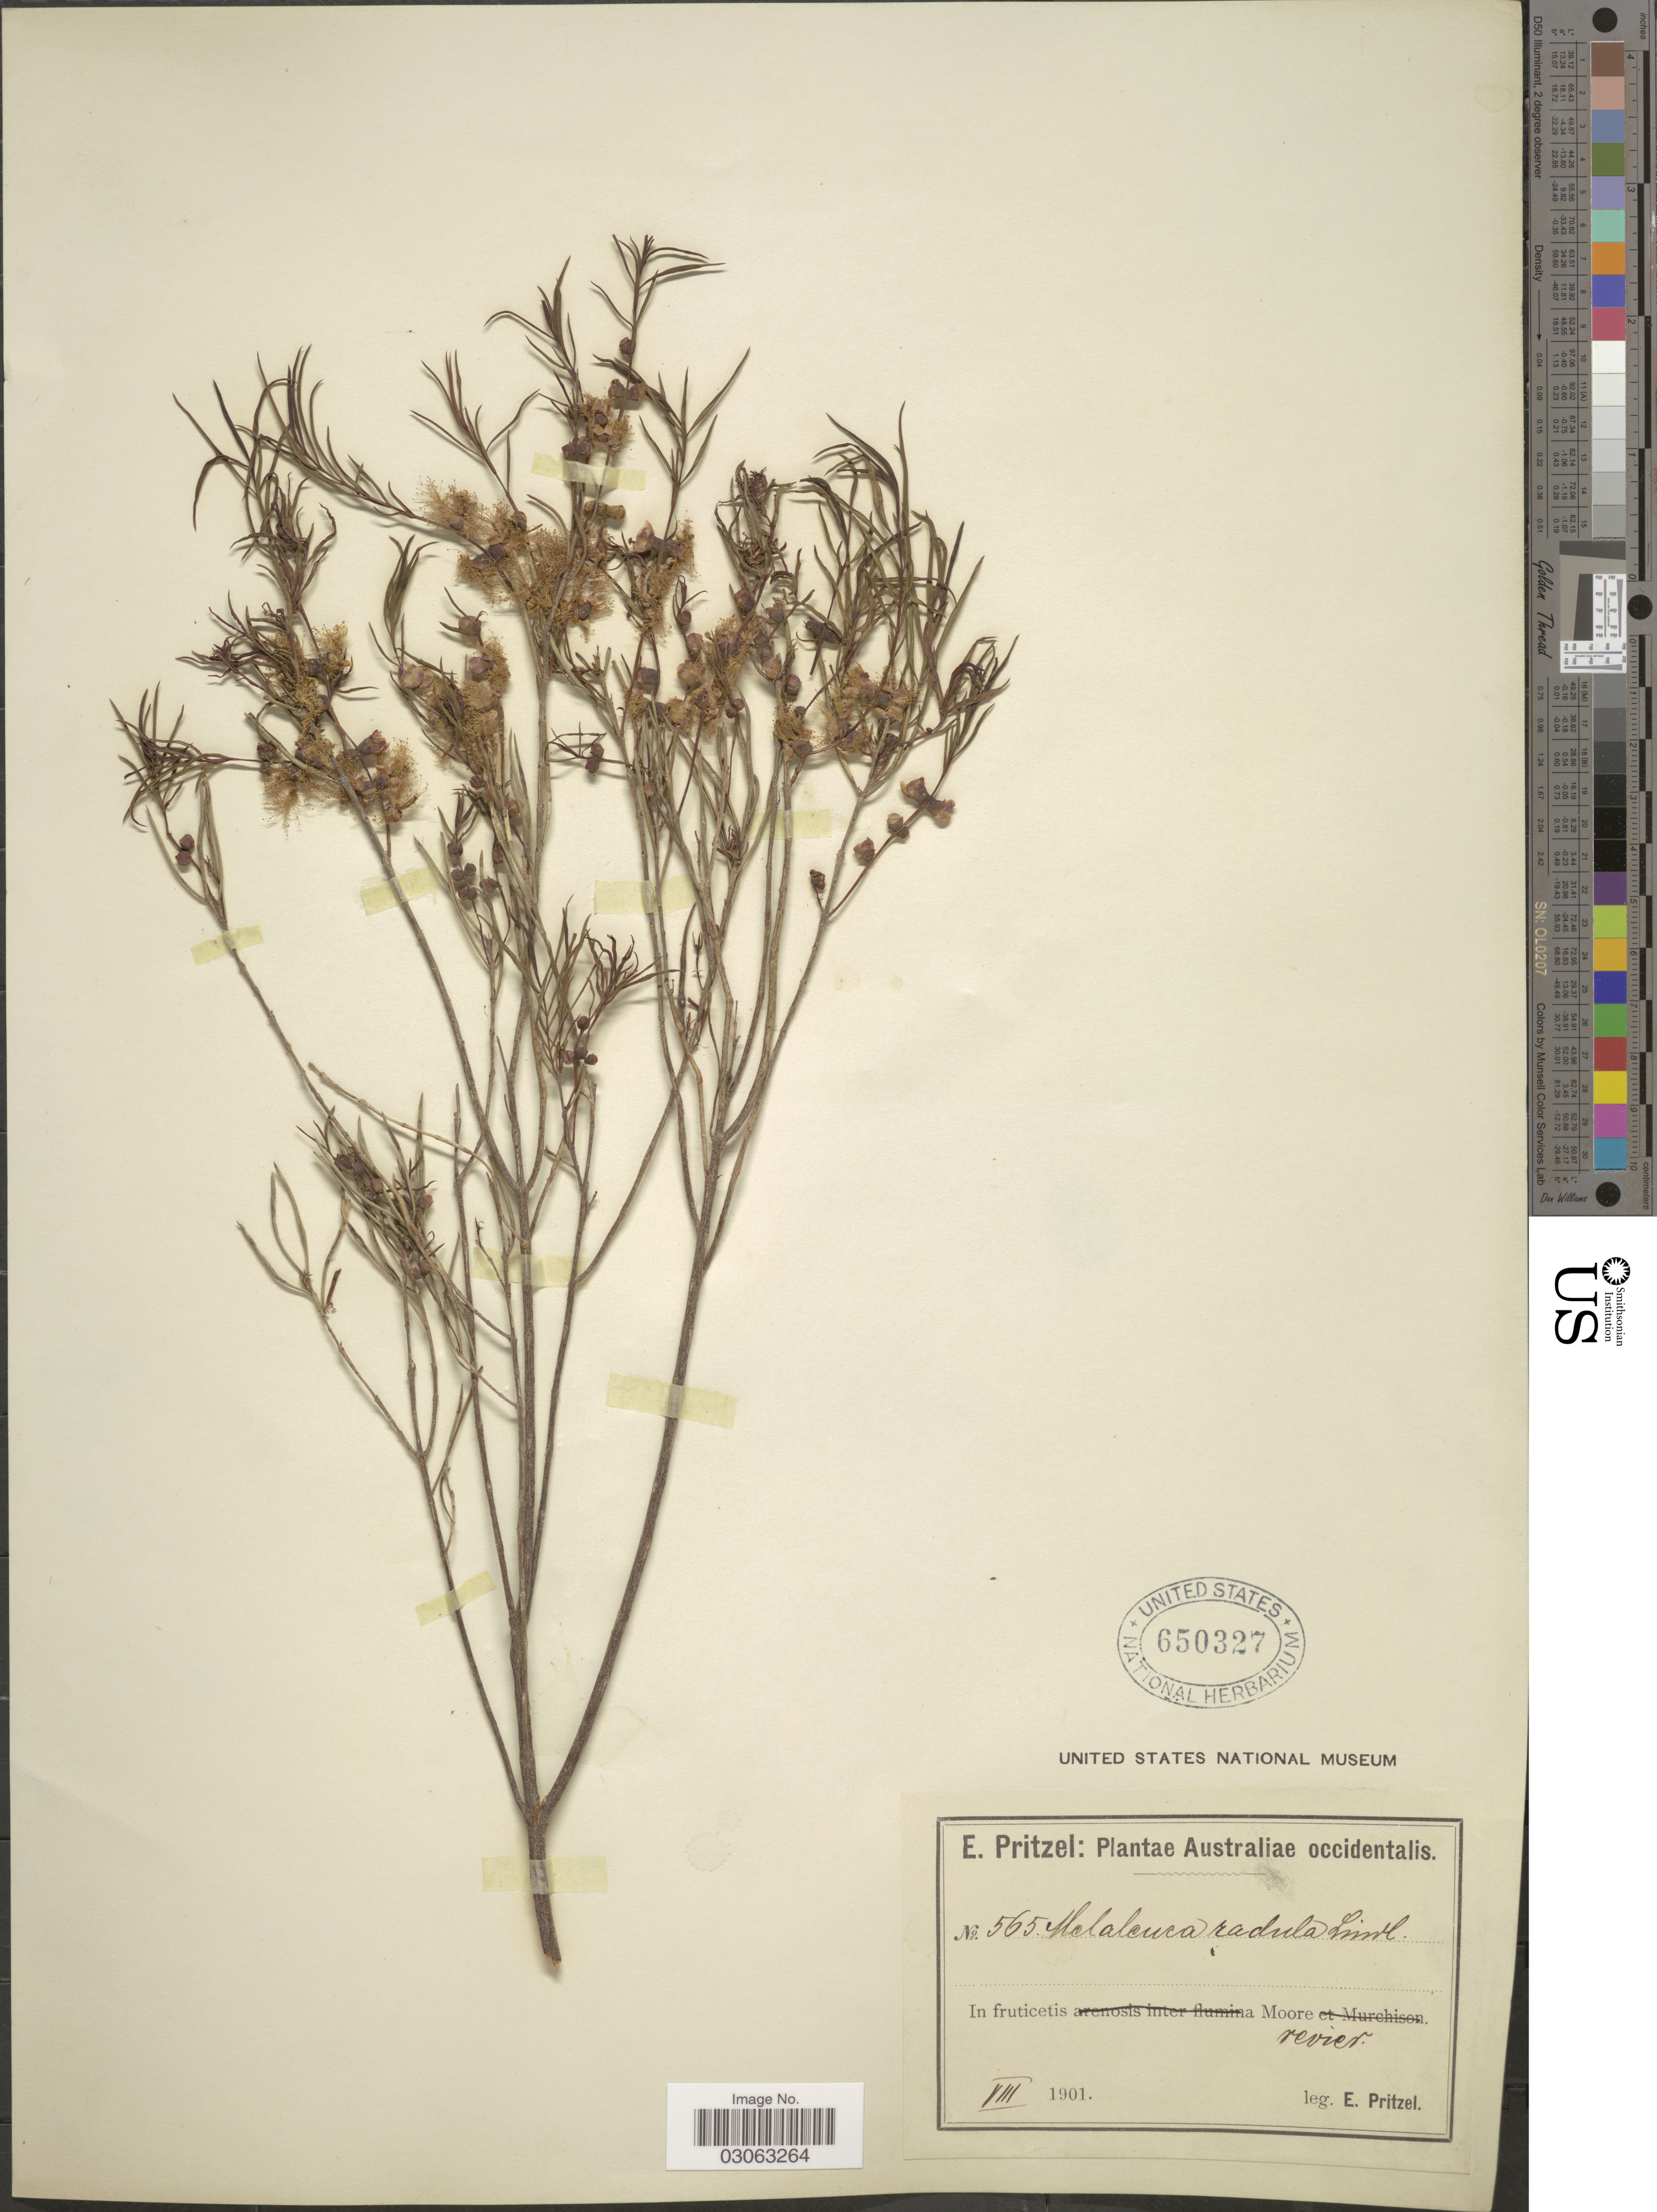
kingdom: Plantae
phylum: Tracheophyta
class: Magnoliopsida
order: Myrtales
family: Myrtaceae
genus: Melaleuca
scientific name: Melaleuca radula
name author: Lindl.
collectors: E. G. Pritzel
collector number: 565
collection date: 1901-08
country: Australia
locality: Australiae occidentalis. In fruticetis Moore revier.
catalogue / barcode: US 650327